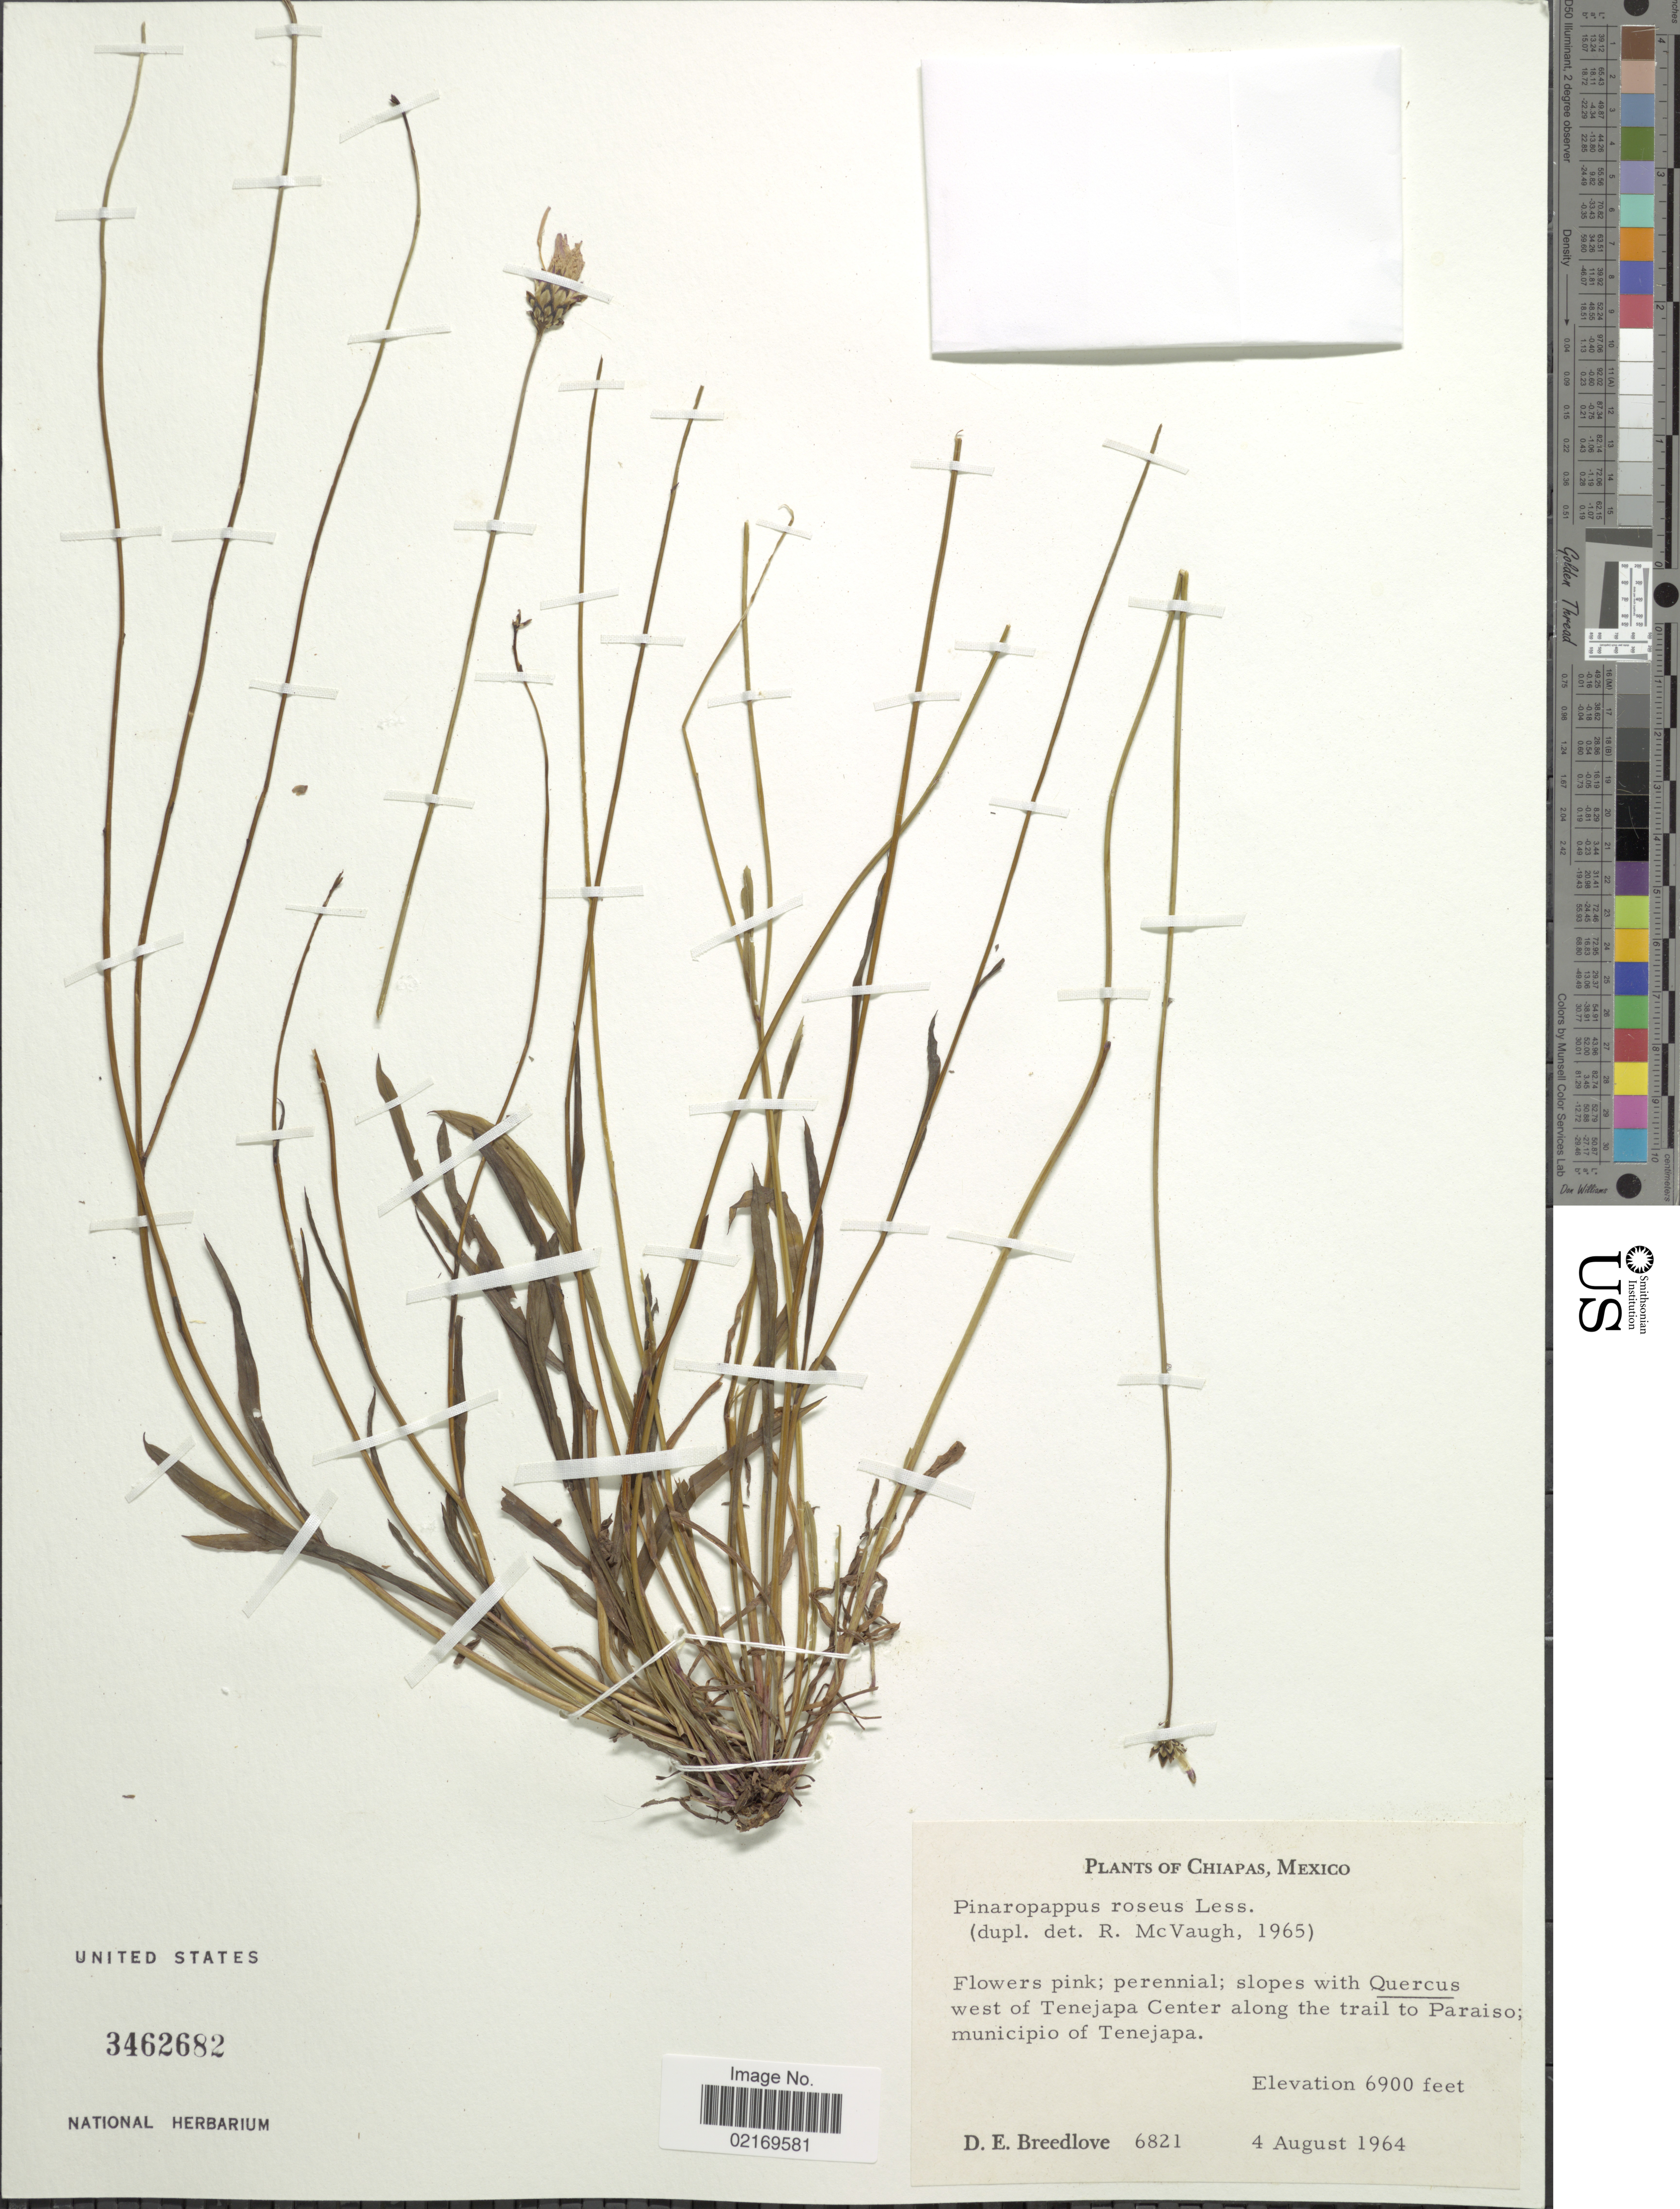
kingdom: Plantae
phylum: Tracheophyta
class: Magnoliopsida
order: Asterales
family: Asteraceae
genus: Pinaropappus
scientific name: Pinaropappus roseus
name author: Less.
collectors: D. E. Breedlove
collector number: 6821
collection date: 1964-08-04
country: Mexico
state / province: Chiapas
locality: Slopes west of Tenejapa Center along the trail to Paraiso; municipio of Tenejapa.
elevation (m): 2103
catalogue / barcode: US 3462682